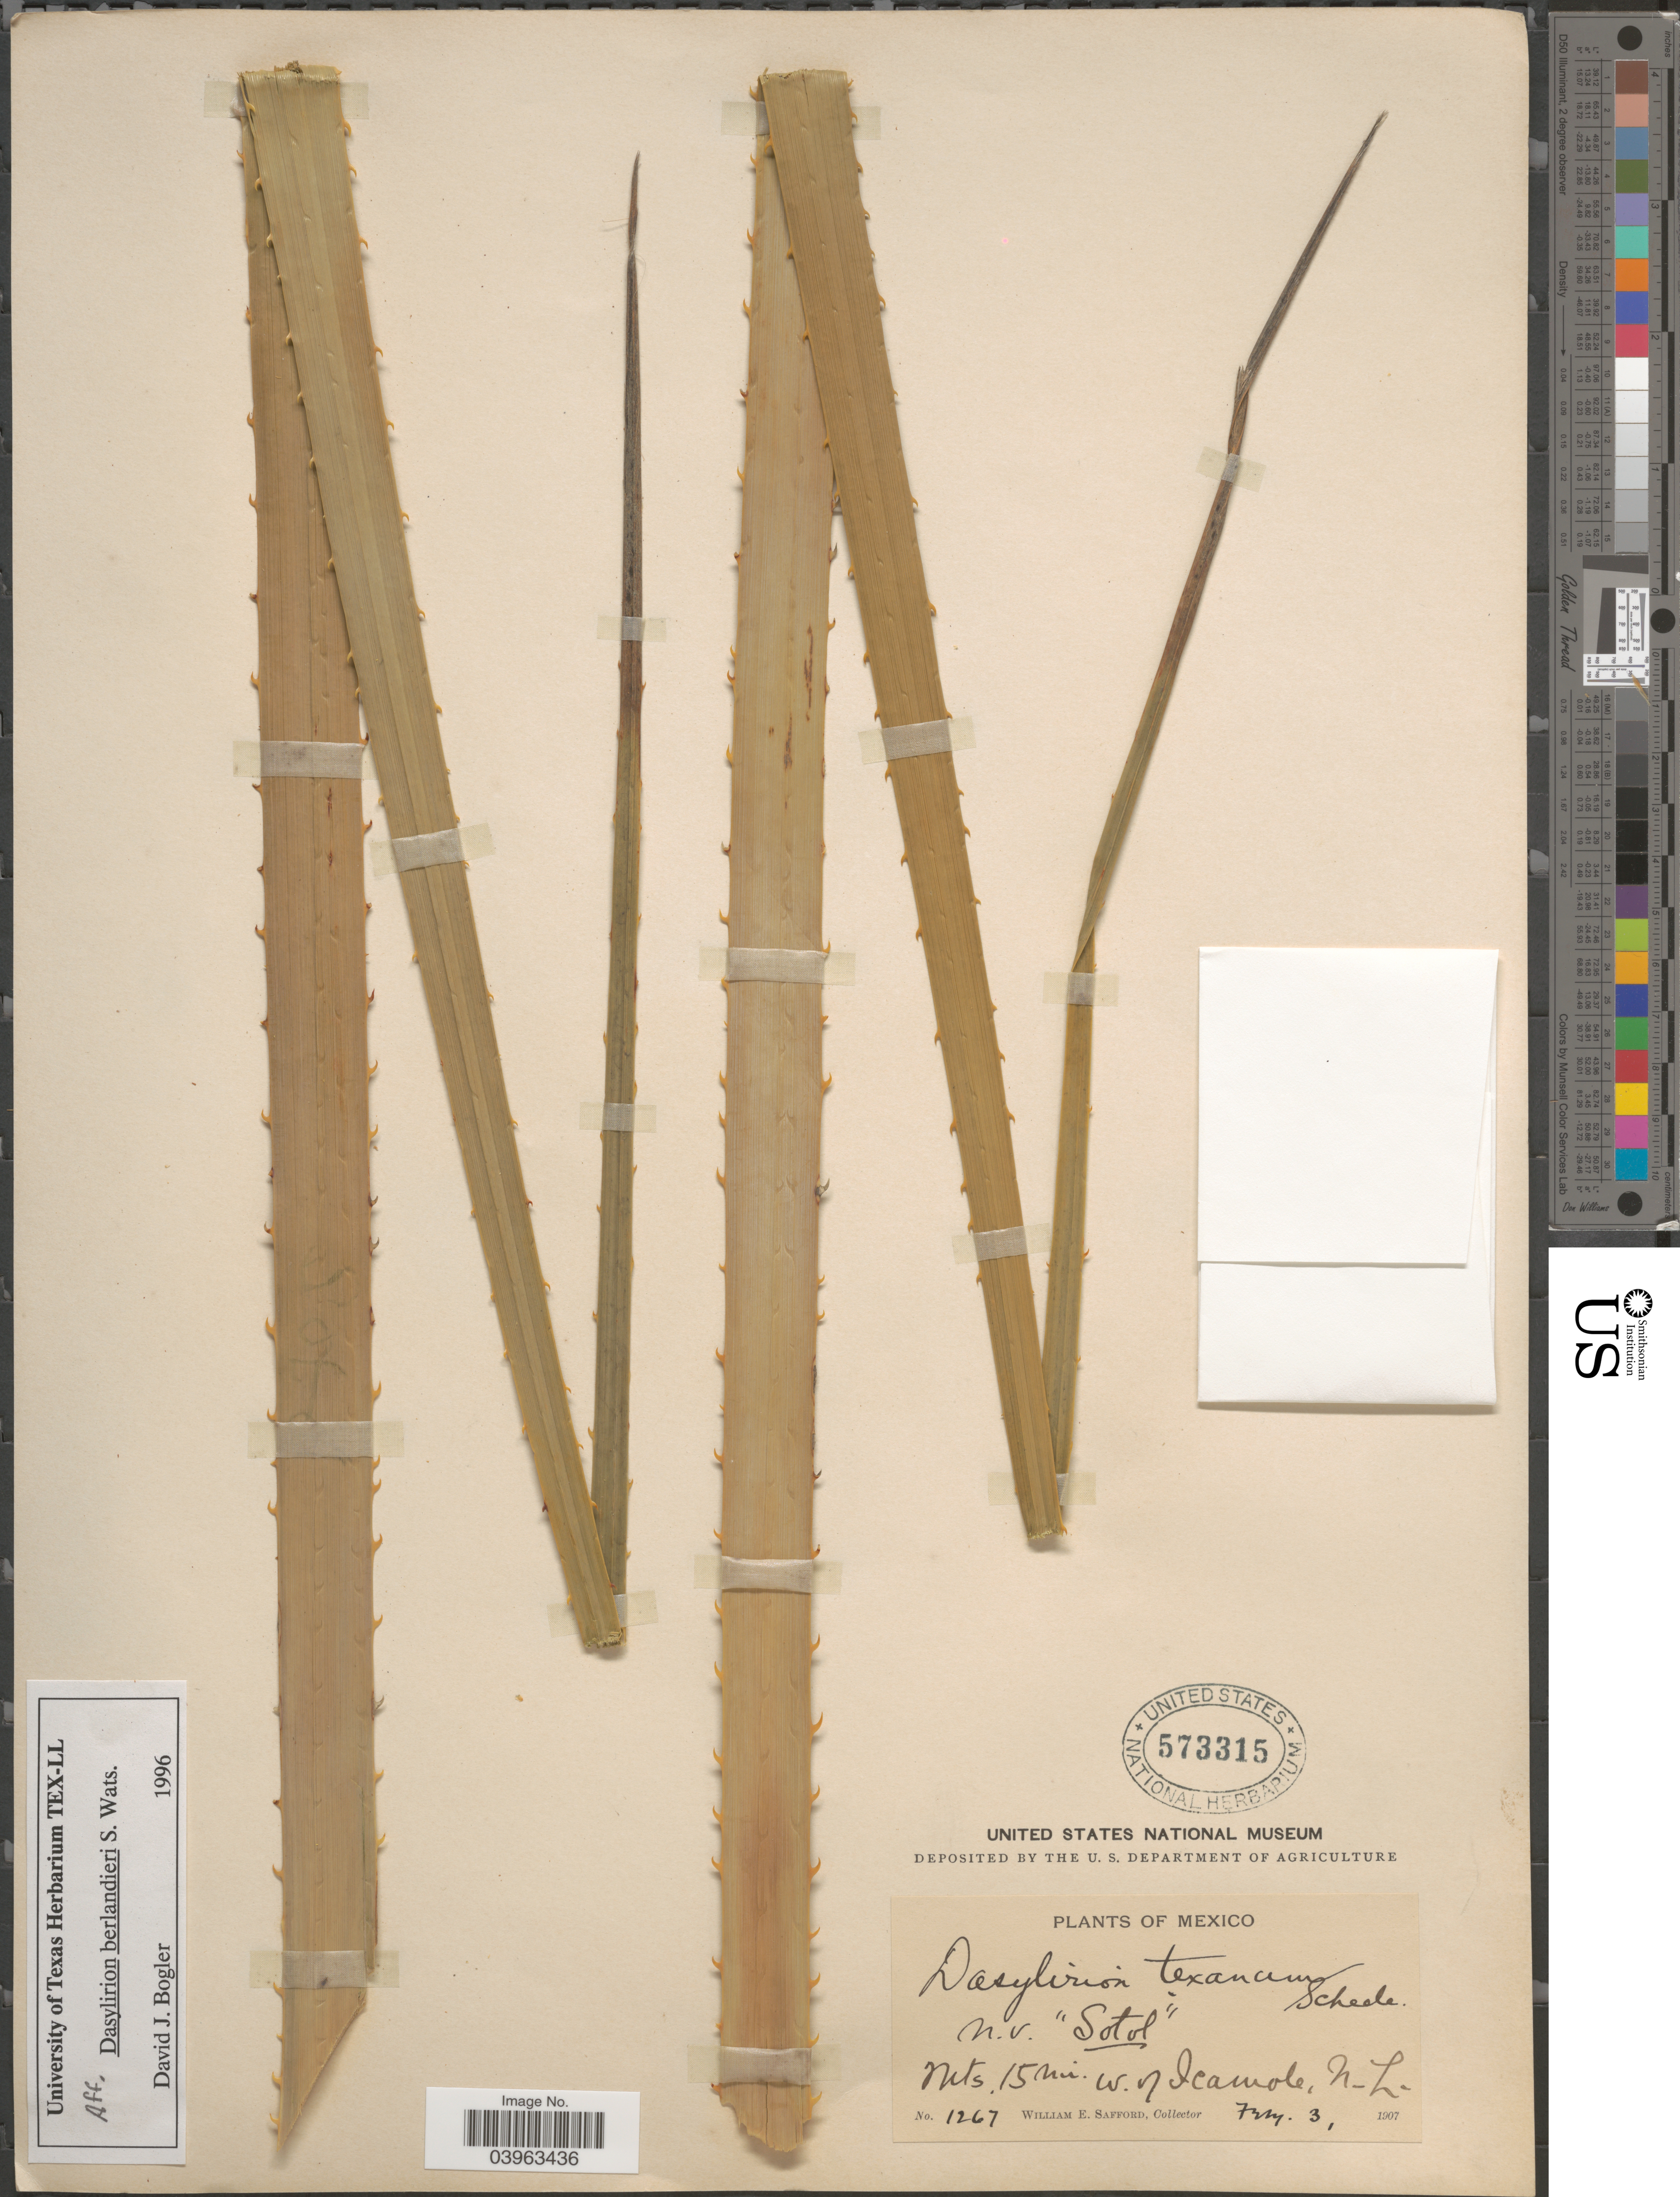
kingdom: Plantae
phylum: Tracheophyta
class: Liliopsida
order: Asparagales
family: Asparagaceae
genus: Dasylirion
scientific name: Dasylirion berlandieri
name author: S. Watson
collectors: W. E. Safford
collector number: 1267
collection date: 1907-02-03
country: Mexico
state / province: Nuevo León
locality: Mts. 15 mi. W. of Icamole.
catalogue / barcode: US 573315